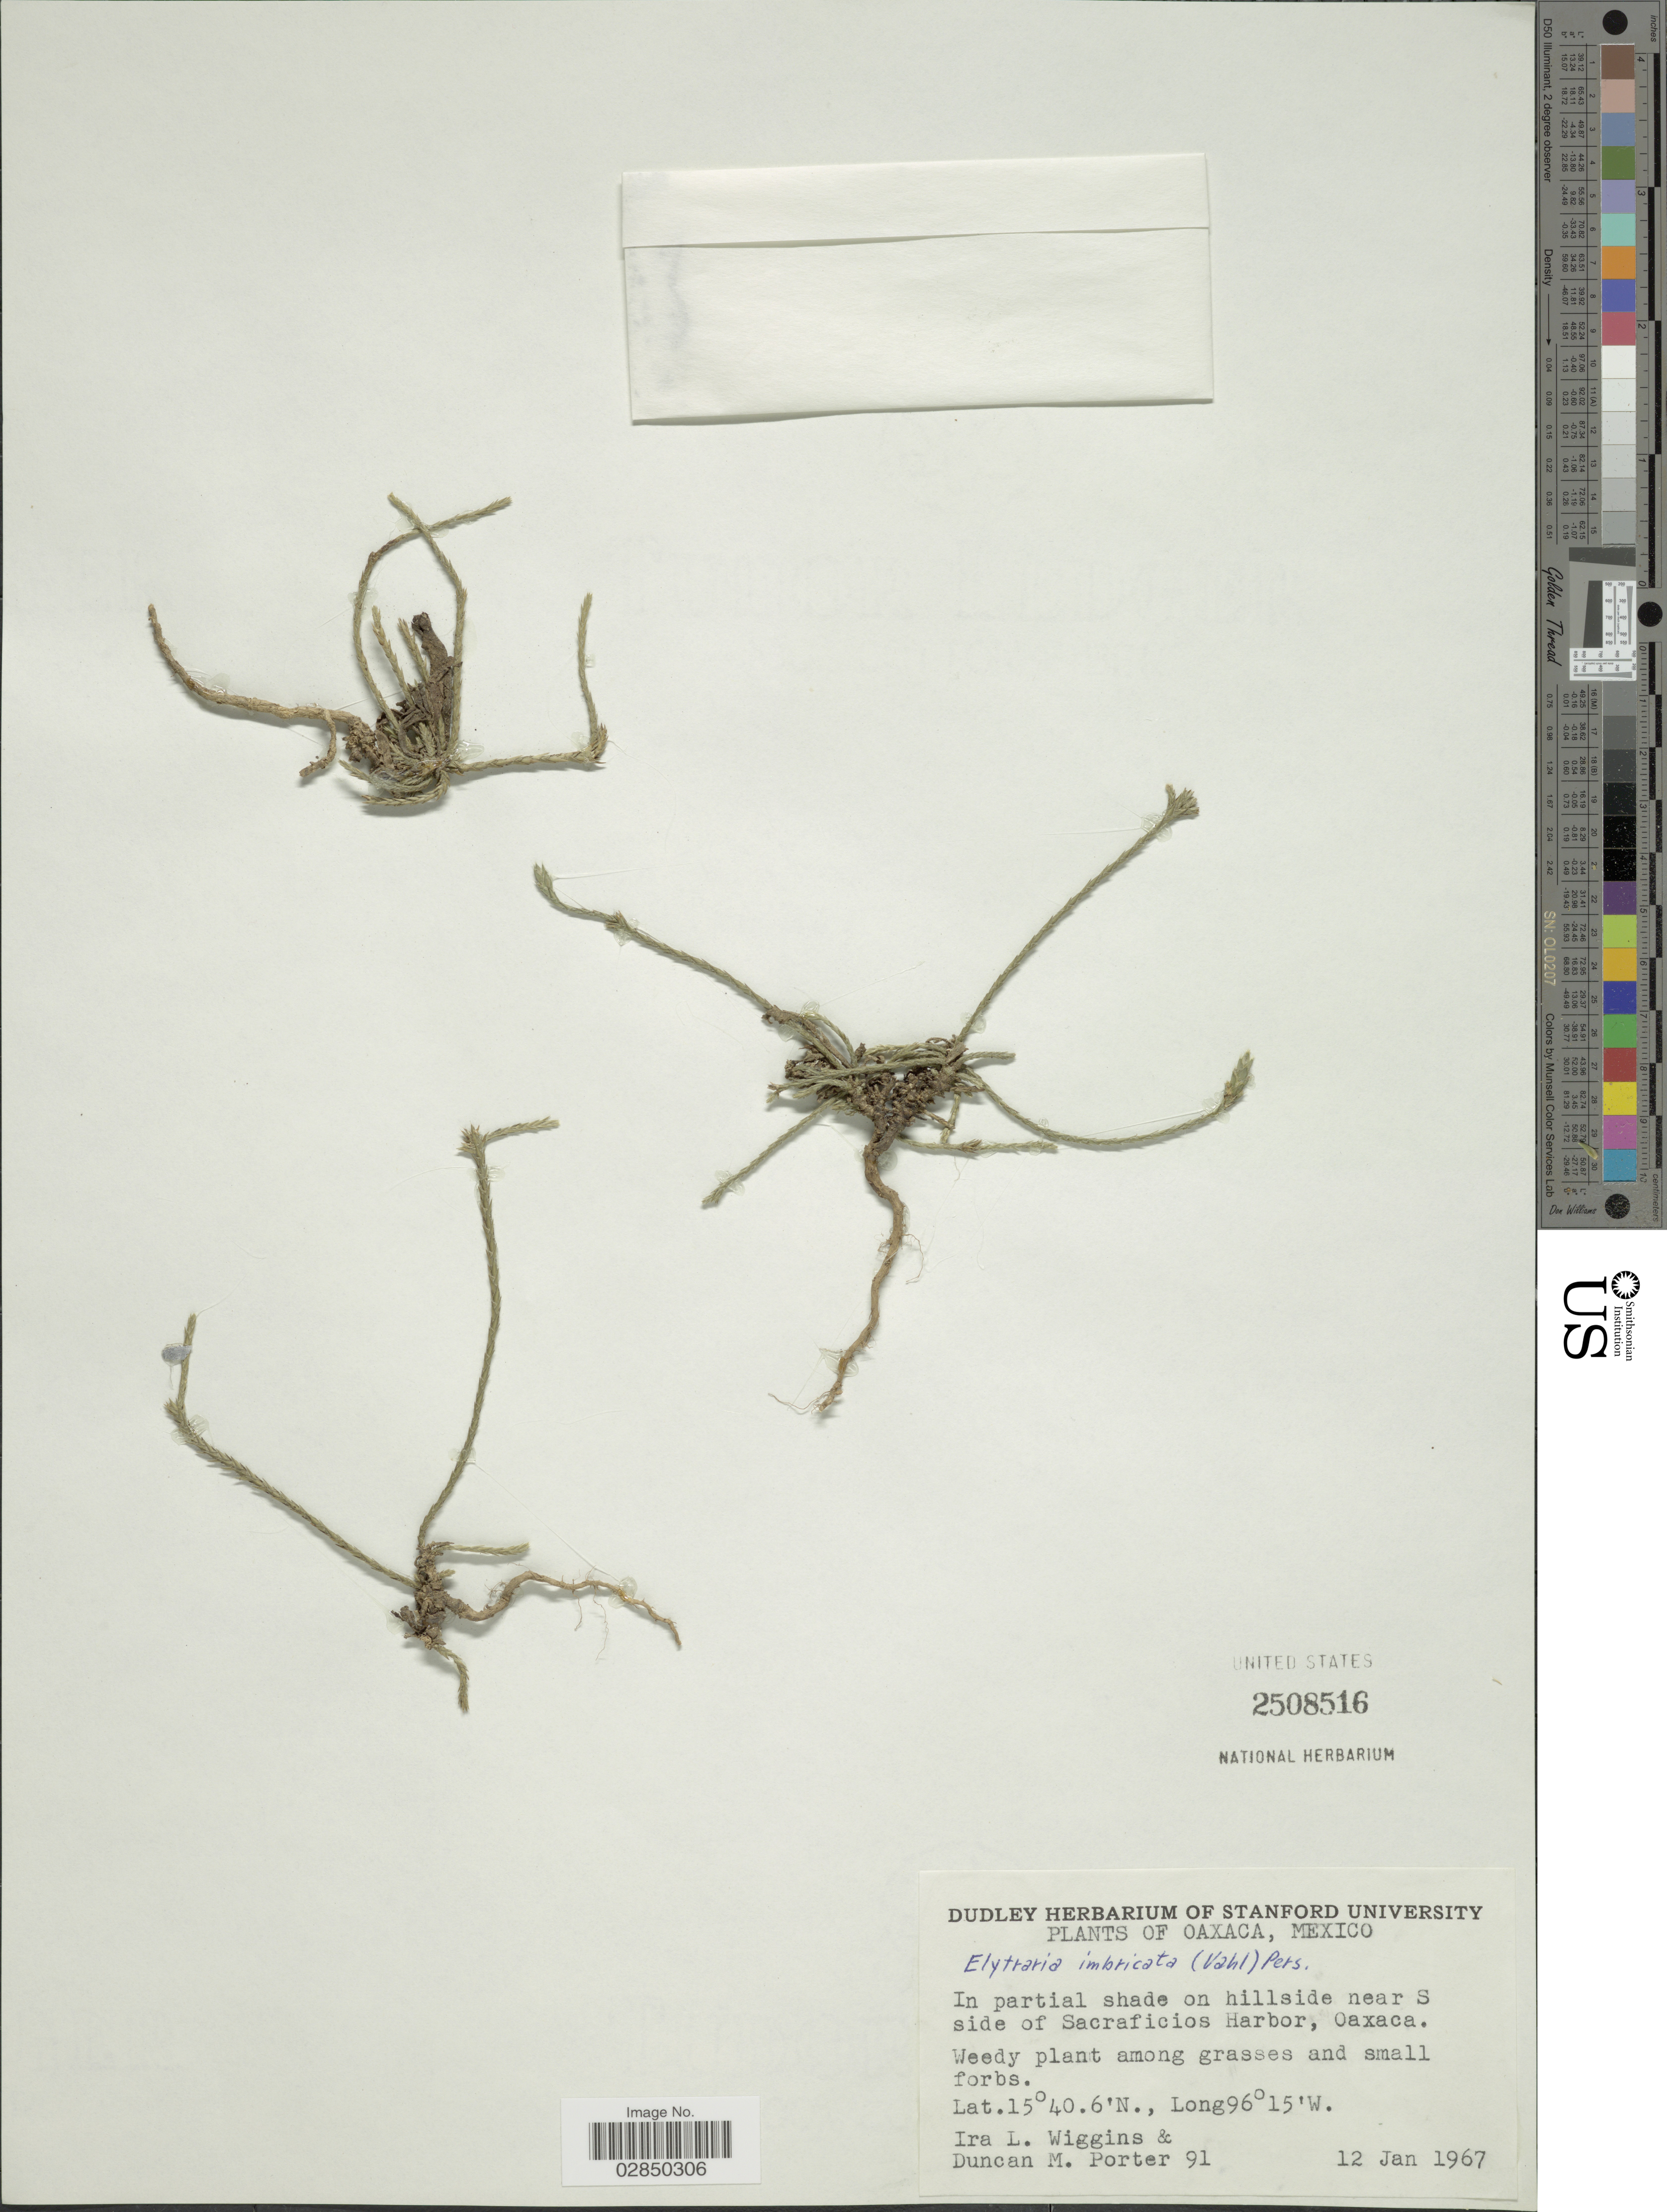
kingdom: Plantae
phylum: Tracheophyta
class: Magnoliopsida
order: Lamiales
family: Acanthaceae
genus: Elytraria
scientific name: Elytraria imbricata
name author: (Vahl) Pers.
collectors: I. L. Wiggins & D. Porter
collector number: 91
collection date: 1967-01-12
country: Mexico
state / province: Oaxaca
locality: On hillside near S side of Sacraficios Harbor.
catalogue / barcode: US 2508516